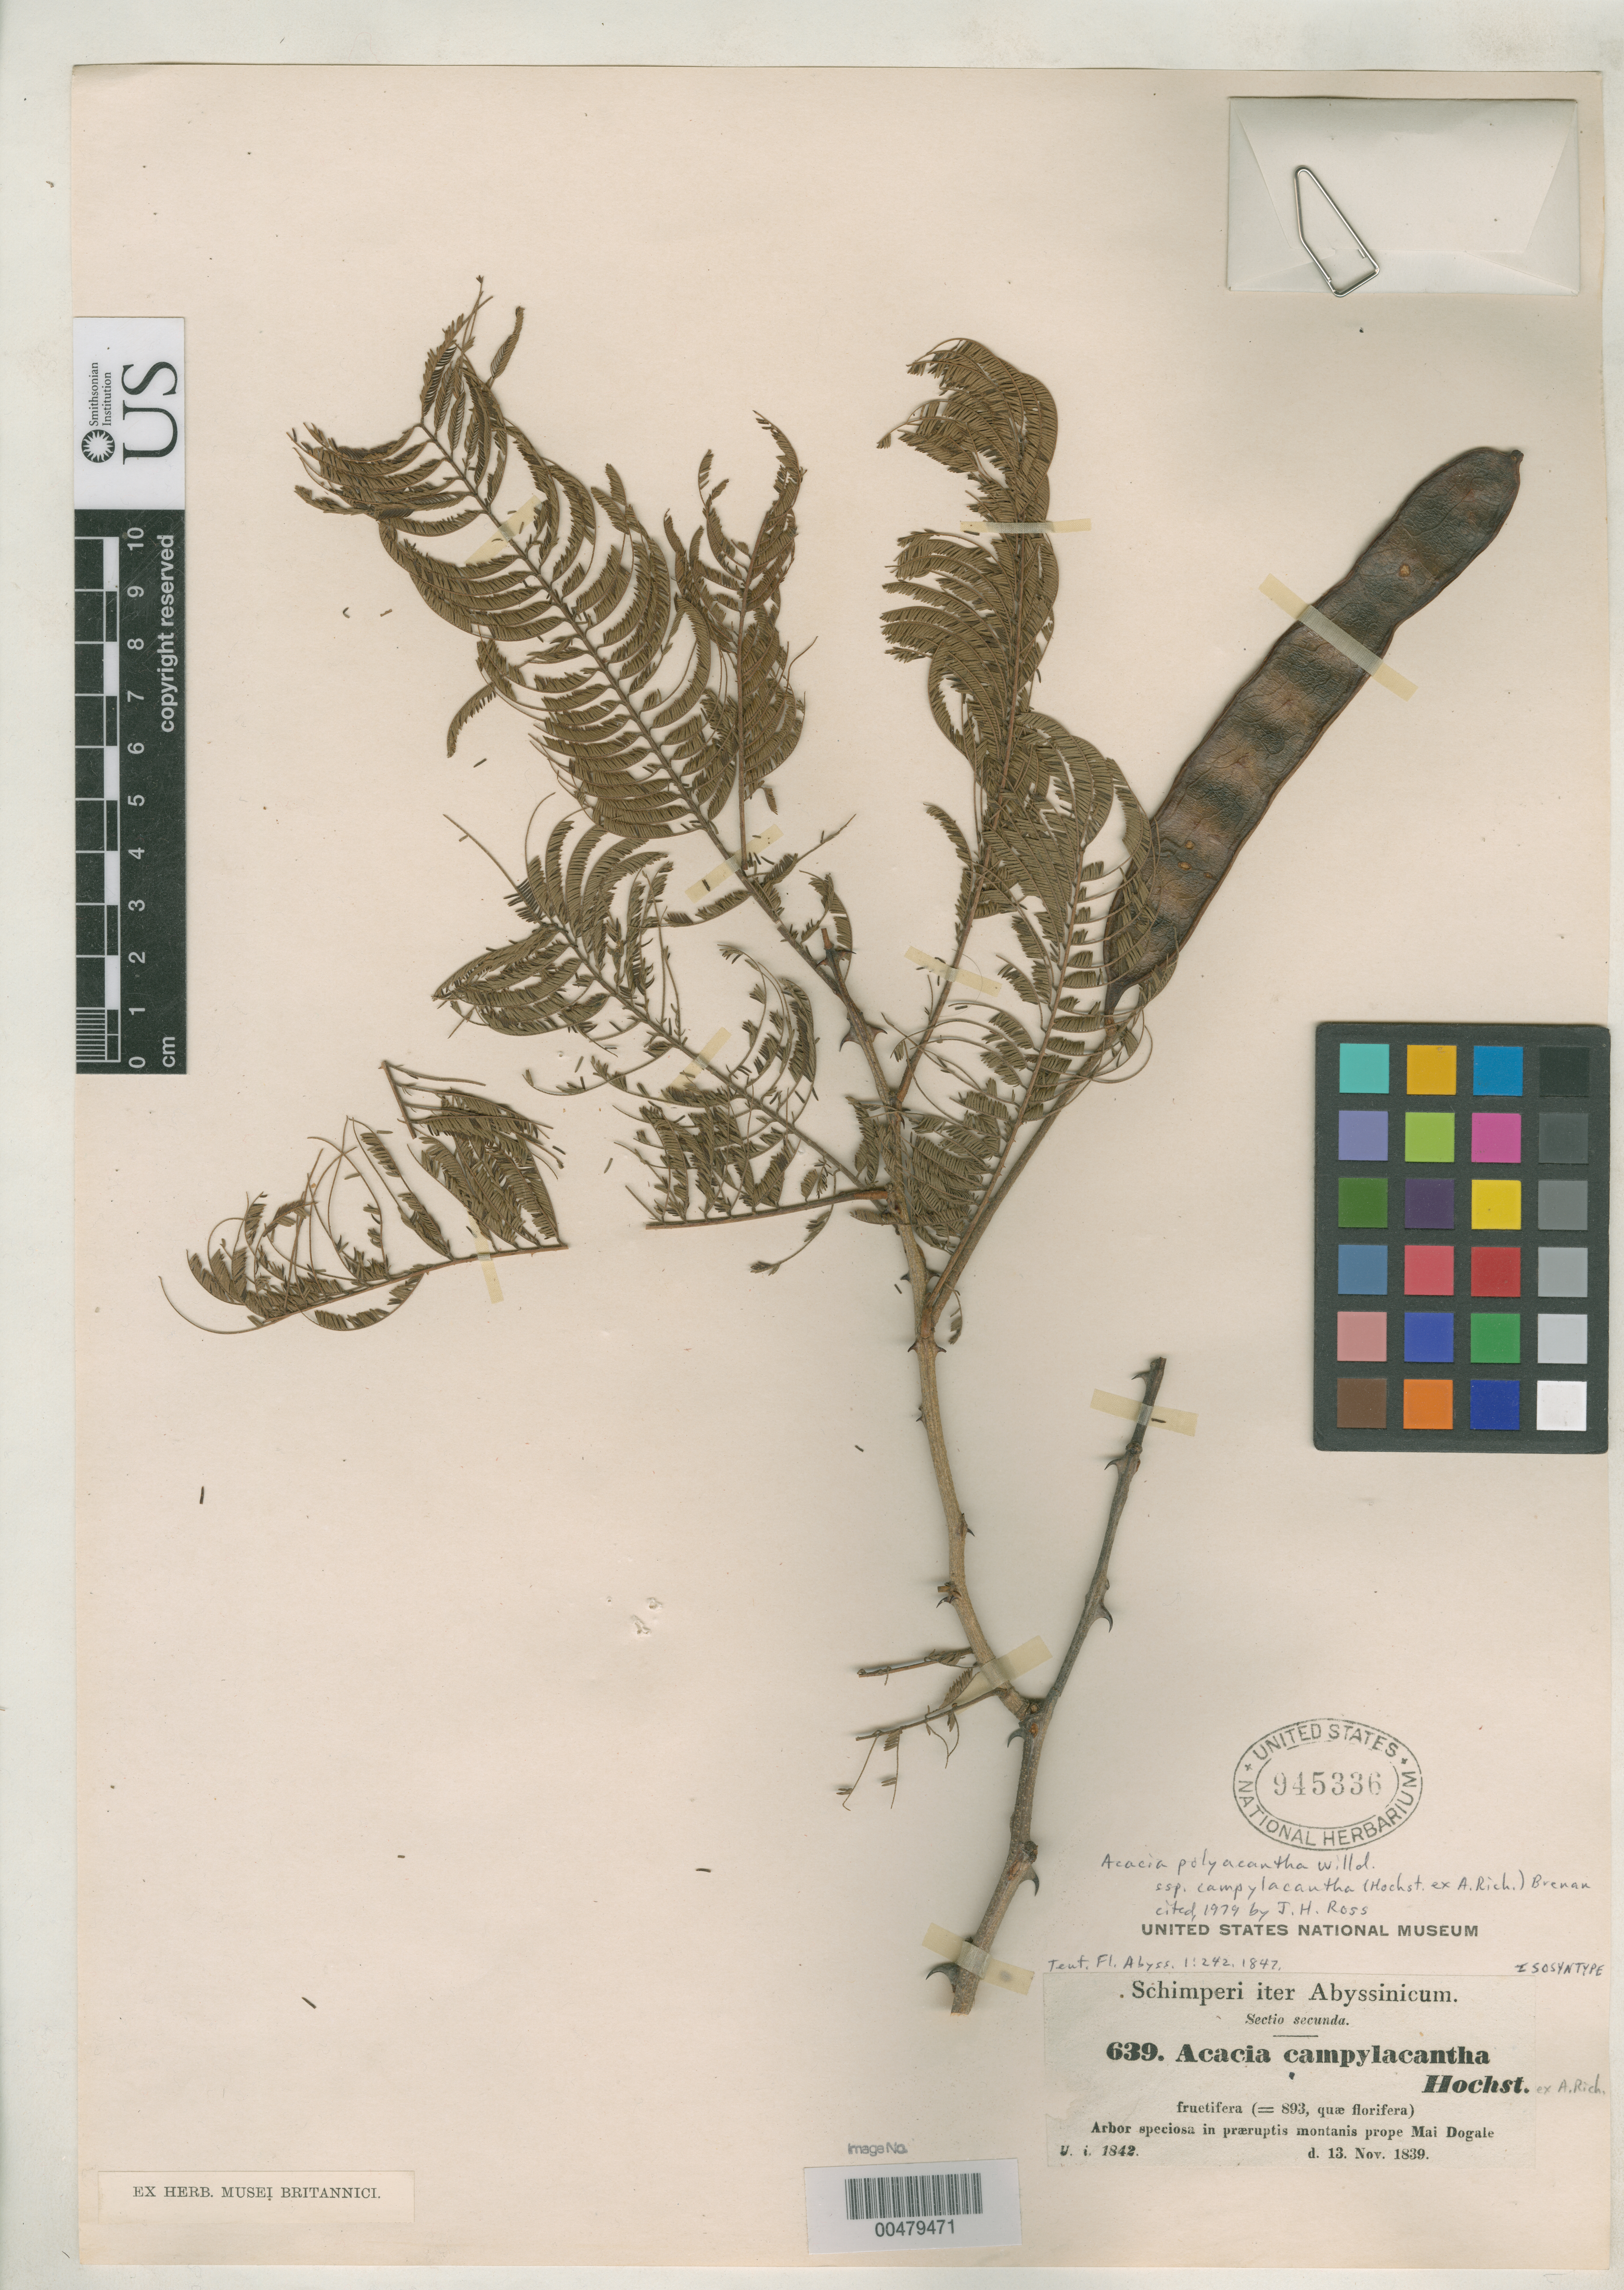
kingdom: Plantae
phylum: Tracheophyta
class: Magnoliopsida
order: Fabales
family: Fabaceae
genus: Acacia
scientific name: Acacia campylacantha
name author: Hochst. ex A. Rich.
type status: Isosyntype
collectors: G. W. Schimper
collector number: II 639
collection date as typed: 13 Nov 1839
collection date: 1839-11-13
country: Ethiopia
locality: Aror speciosa in Praeruptis montanis prope Mai Dogale.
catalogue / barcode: US 945336